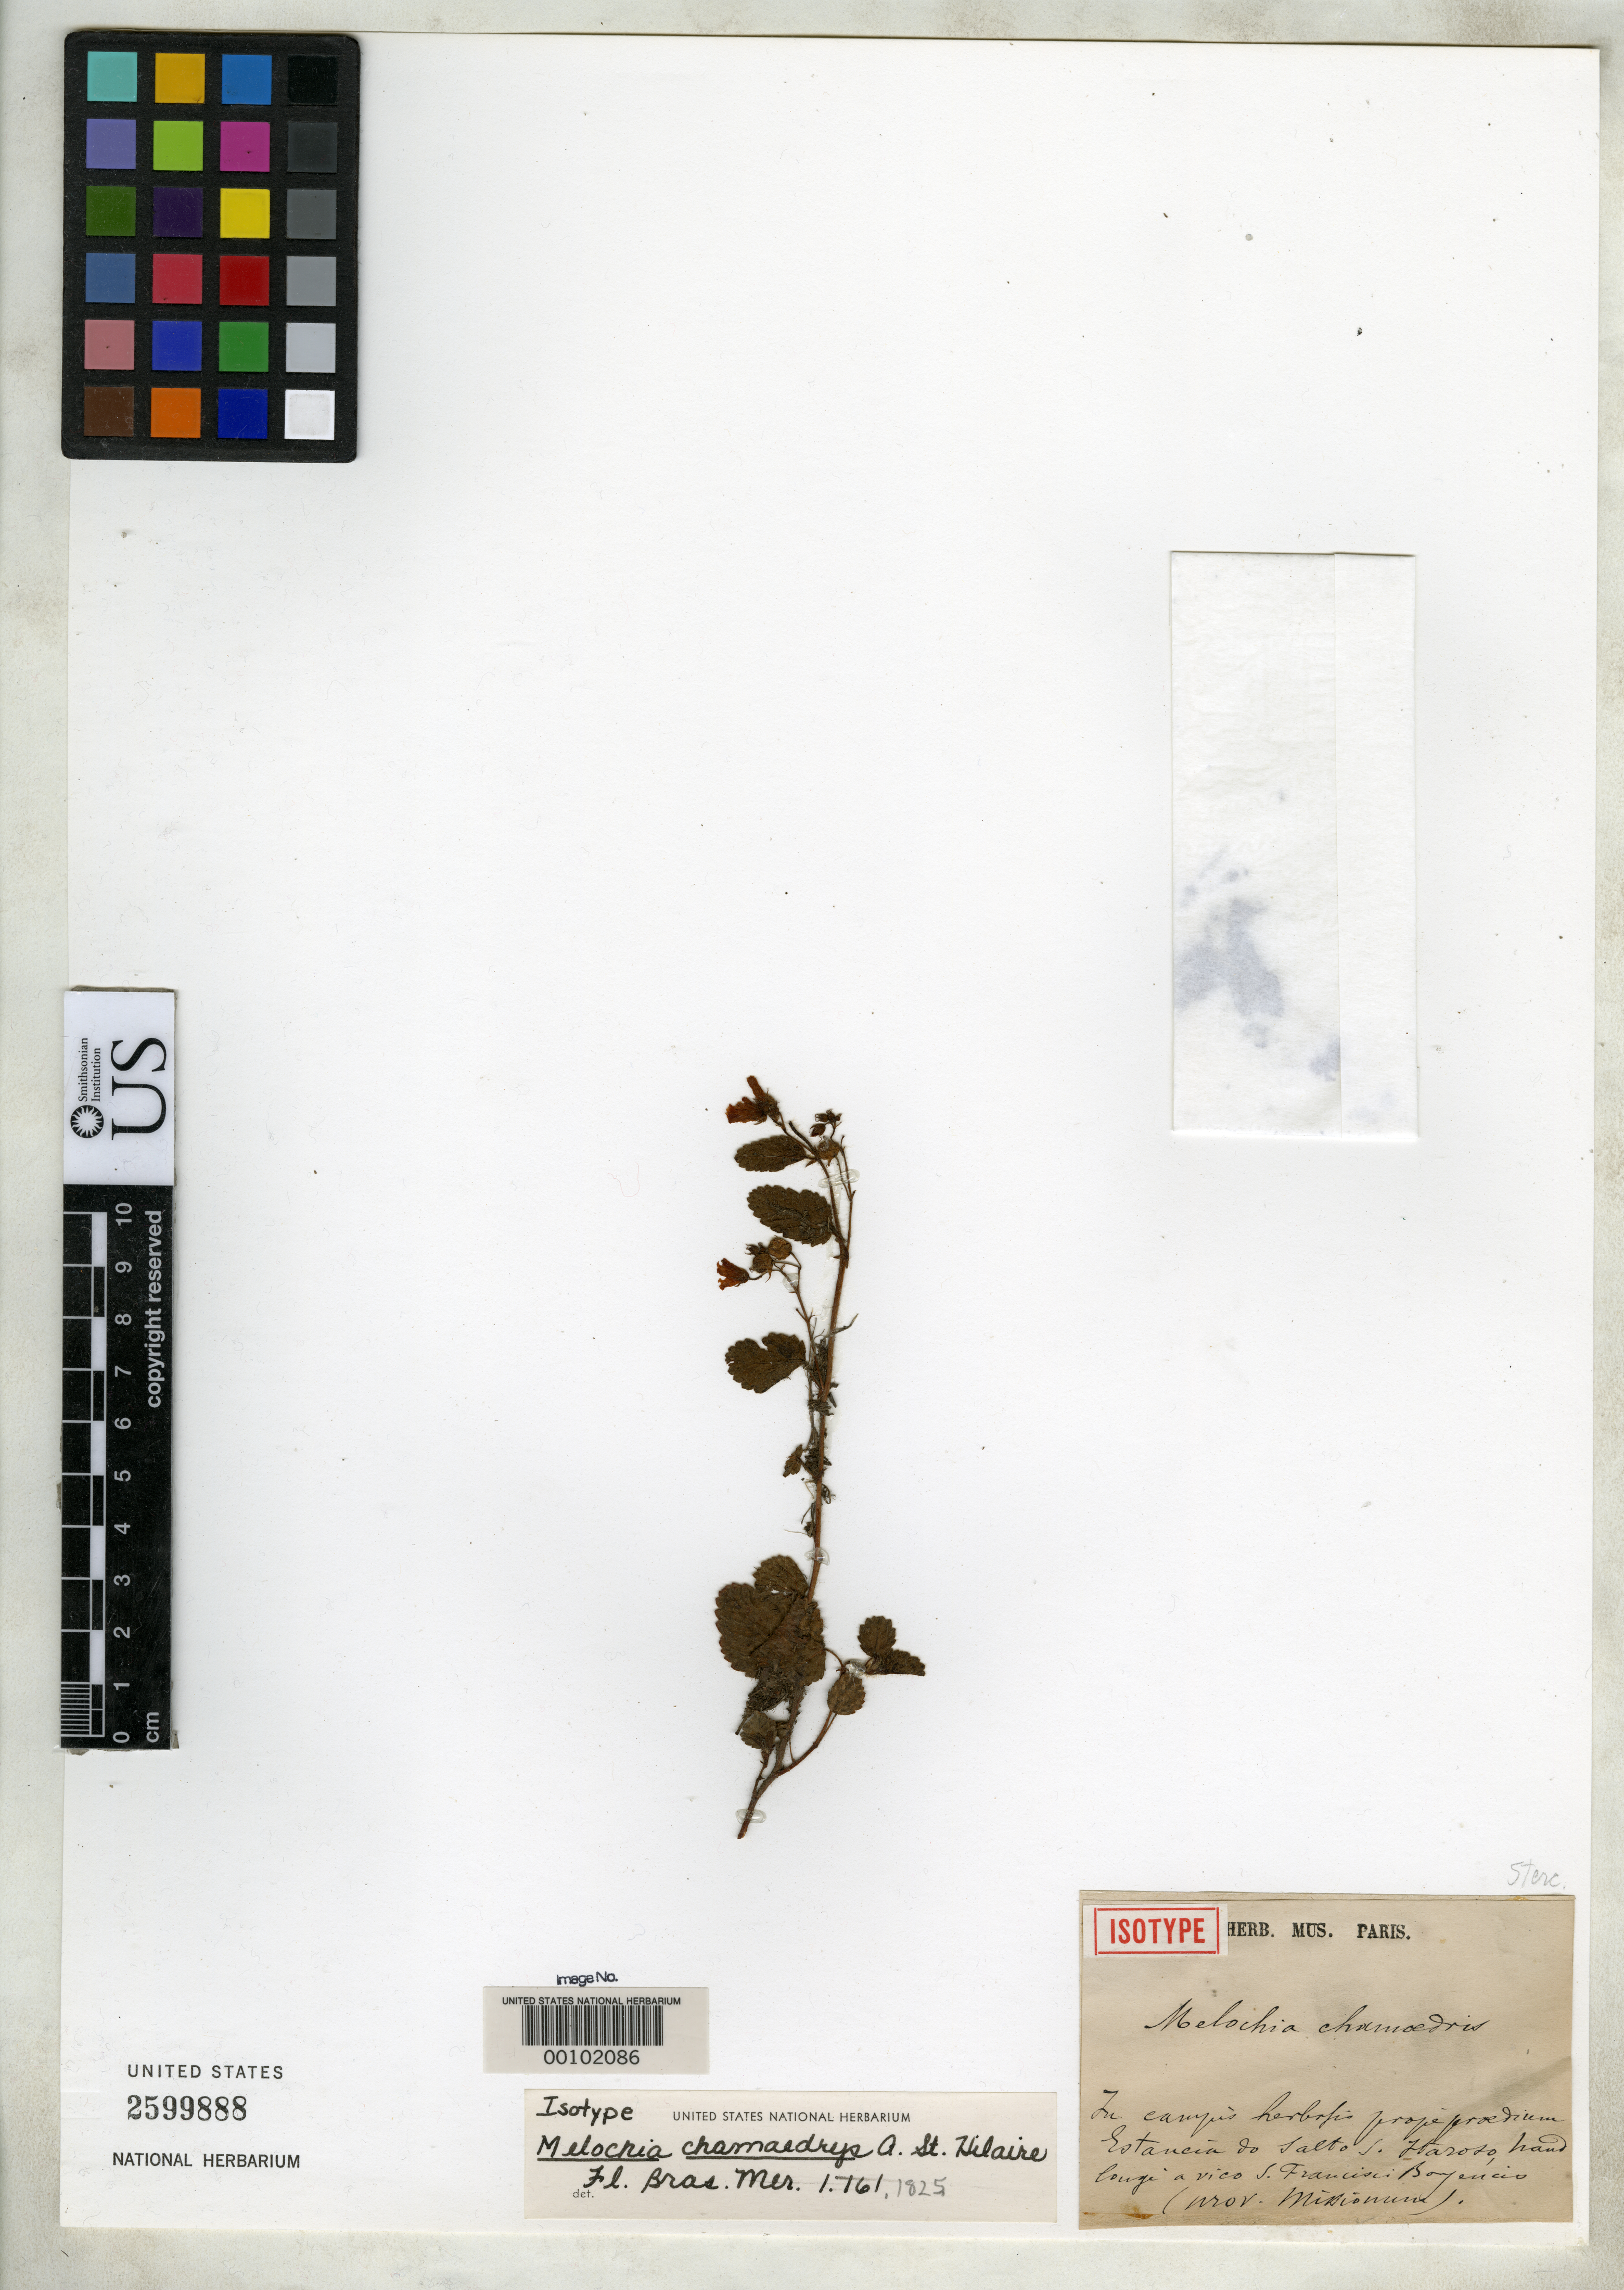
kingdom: Plantae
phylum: Tracheophyta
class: Magnoliopsida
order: Malvales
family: Malvaceae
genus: Melochia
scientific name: Melochia chamaedrys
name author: A. St.-Hil.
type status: Isotype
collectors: A. F. C. P. de Saint-Hilaire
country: Brazil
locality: Missionum, S. Francisci borjensis.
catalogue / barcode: US 2599888